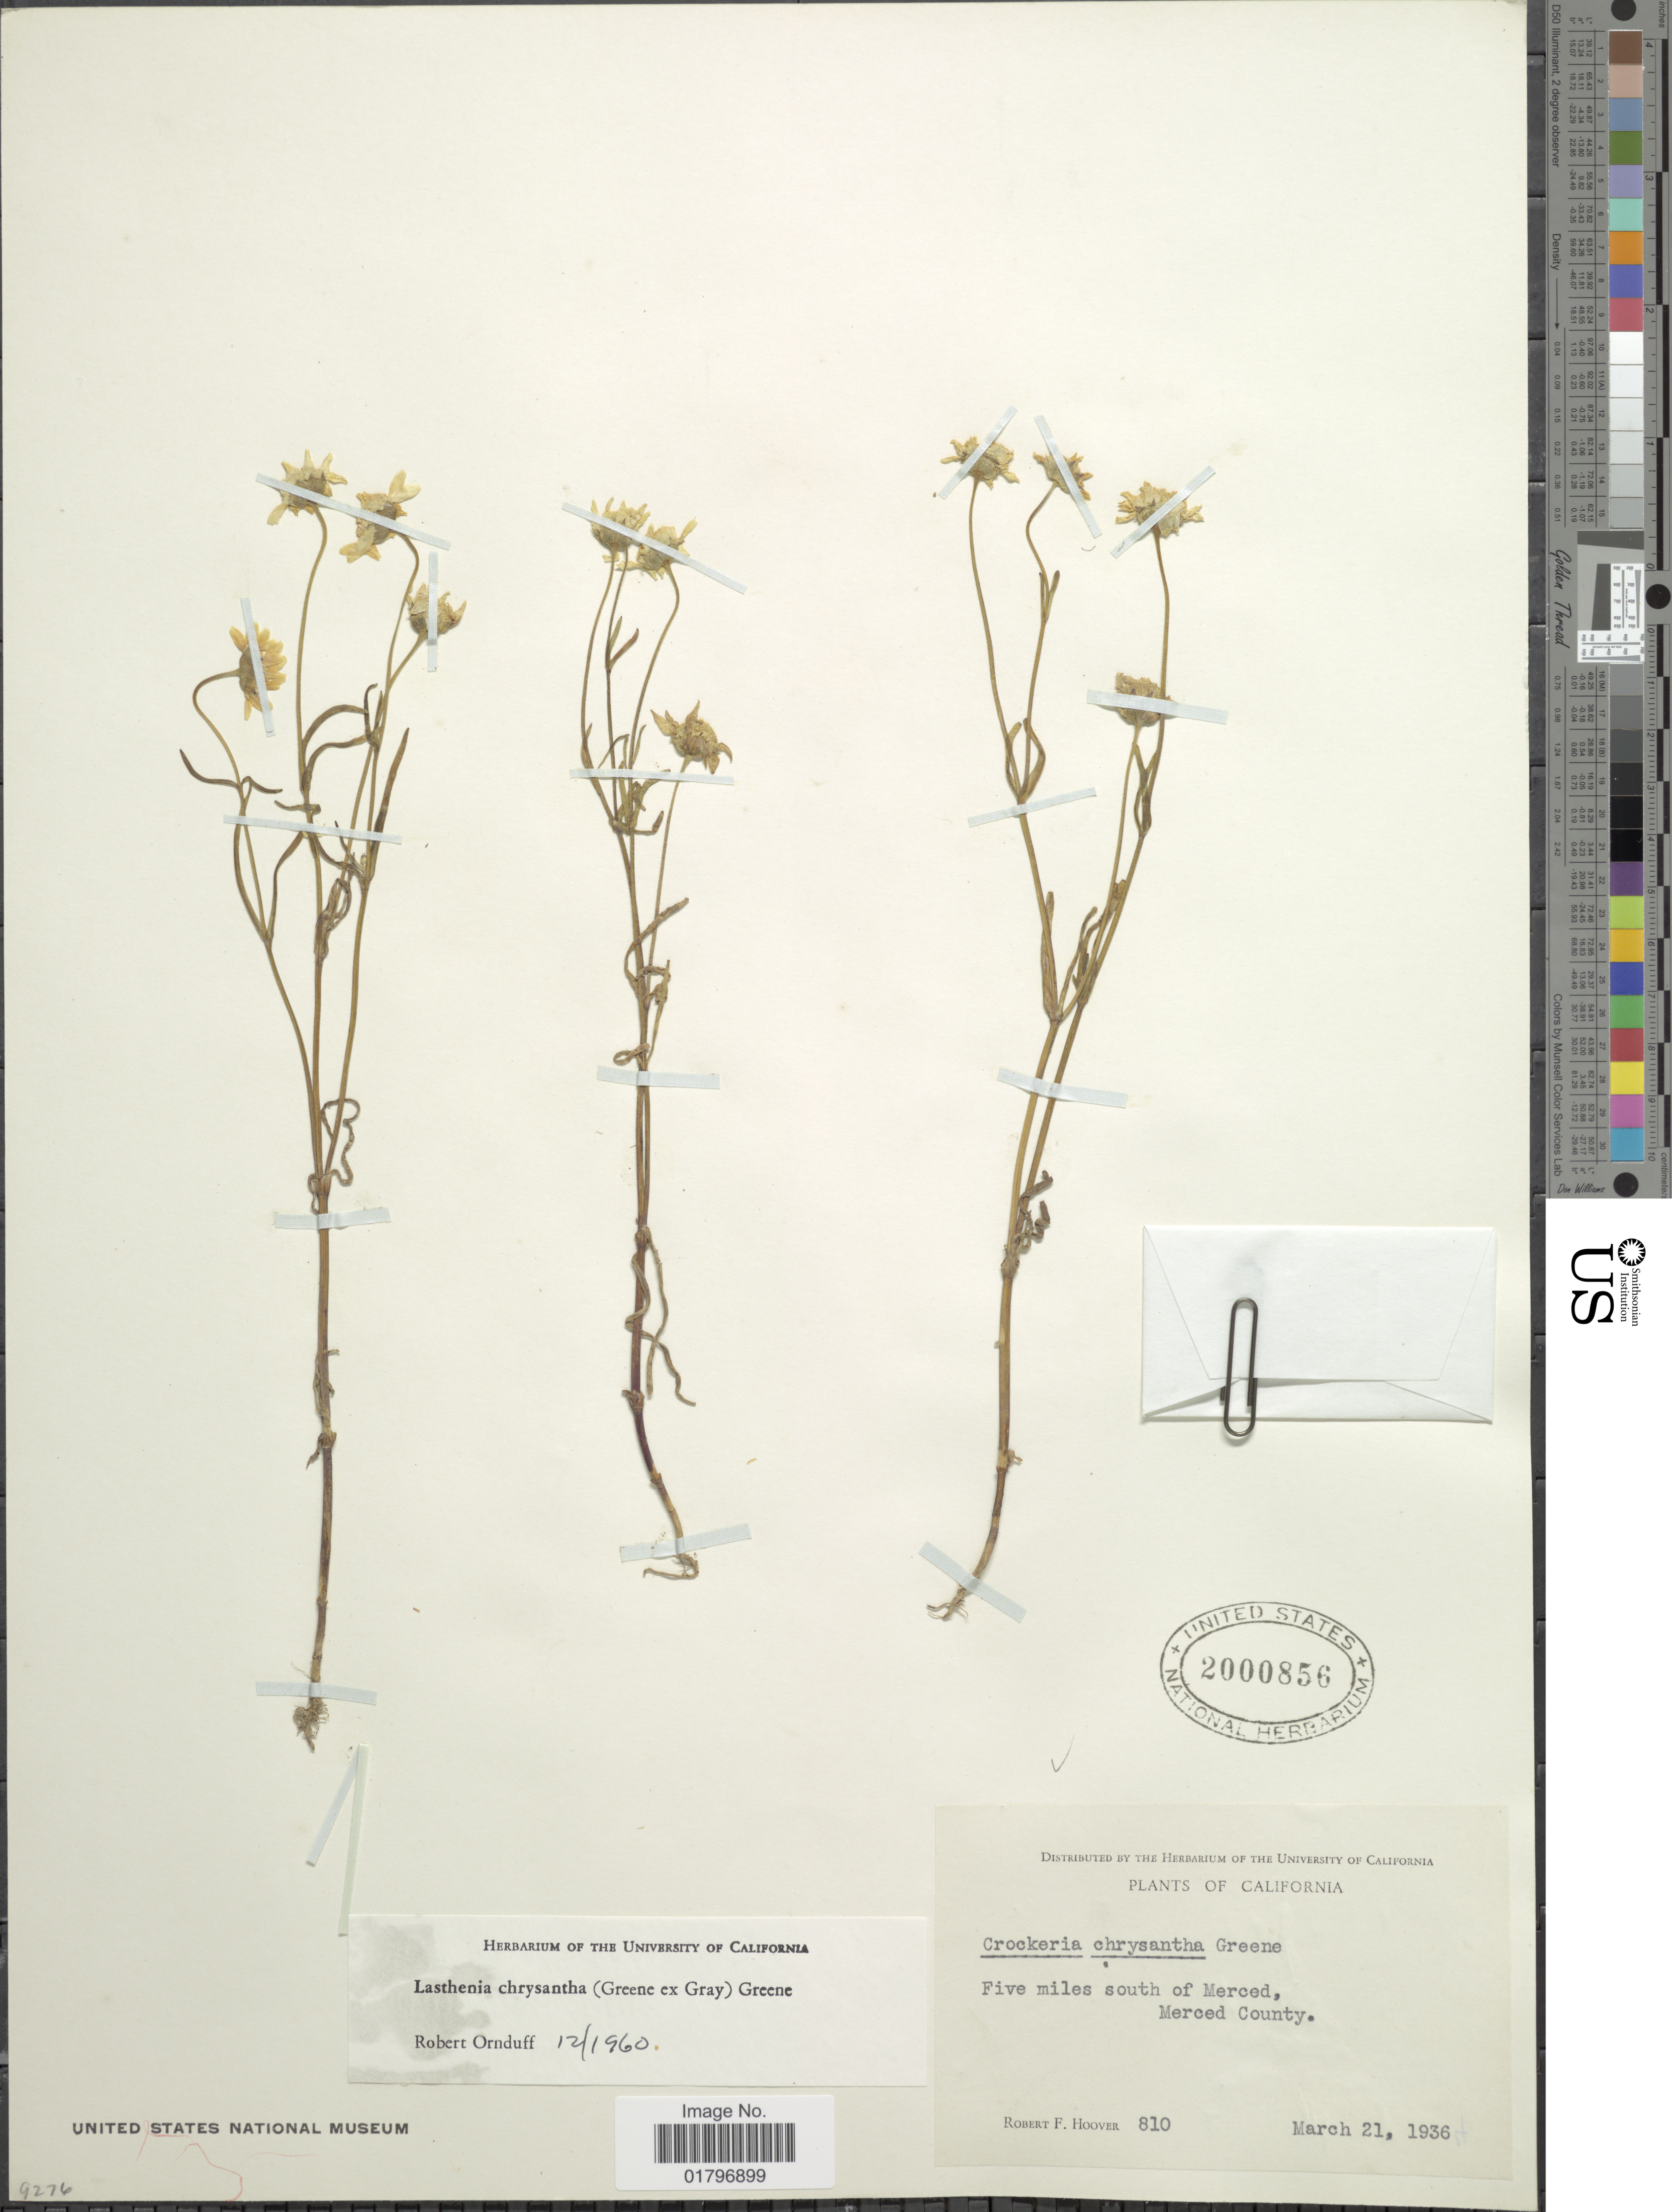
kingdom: Plantae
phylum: Tracheophyta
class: Magnoliopsida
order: Asterales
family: Asteraceae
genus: Lasthenia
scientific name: Lasthenia chrysantha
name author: (Greene ex A. Gray) Greene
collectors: R. F. Hoover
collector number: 810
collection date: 1936-03-21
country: United States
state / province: California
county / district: Merced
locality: Five miles south of Merced, Merced County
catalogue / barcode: US 2000856